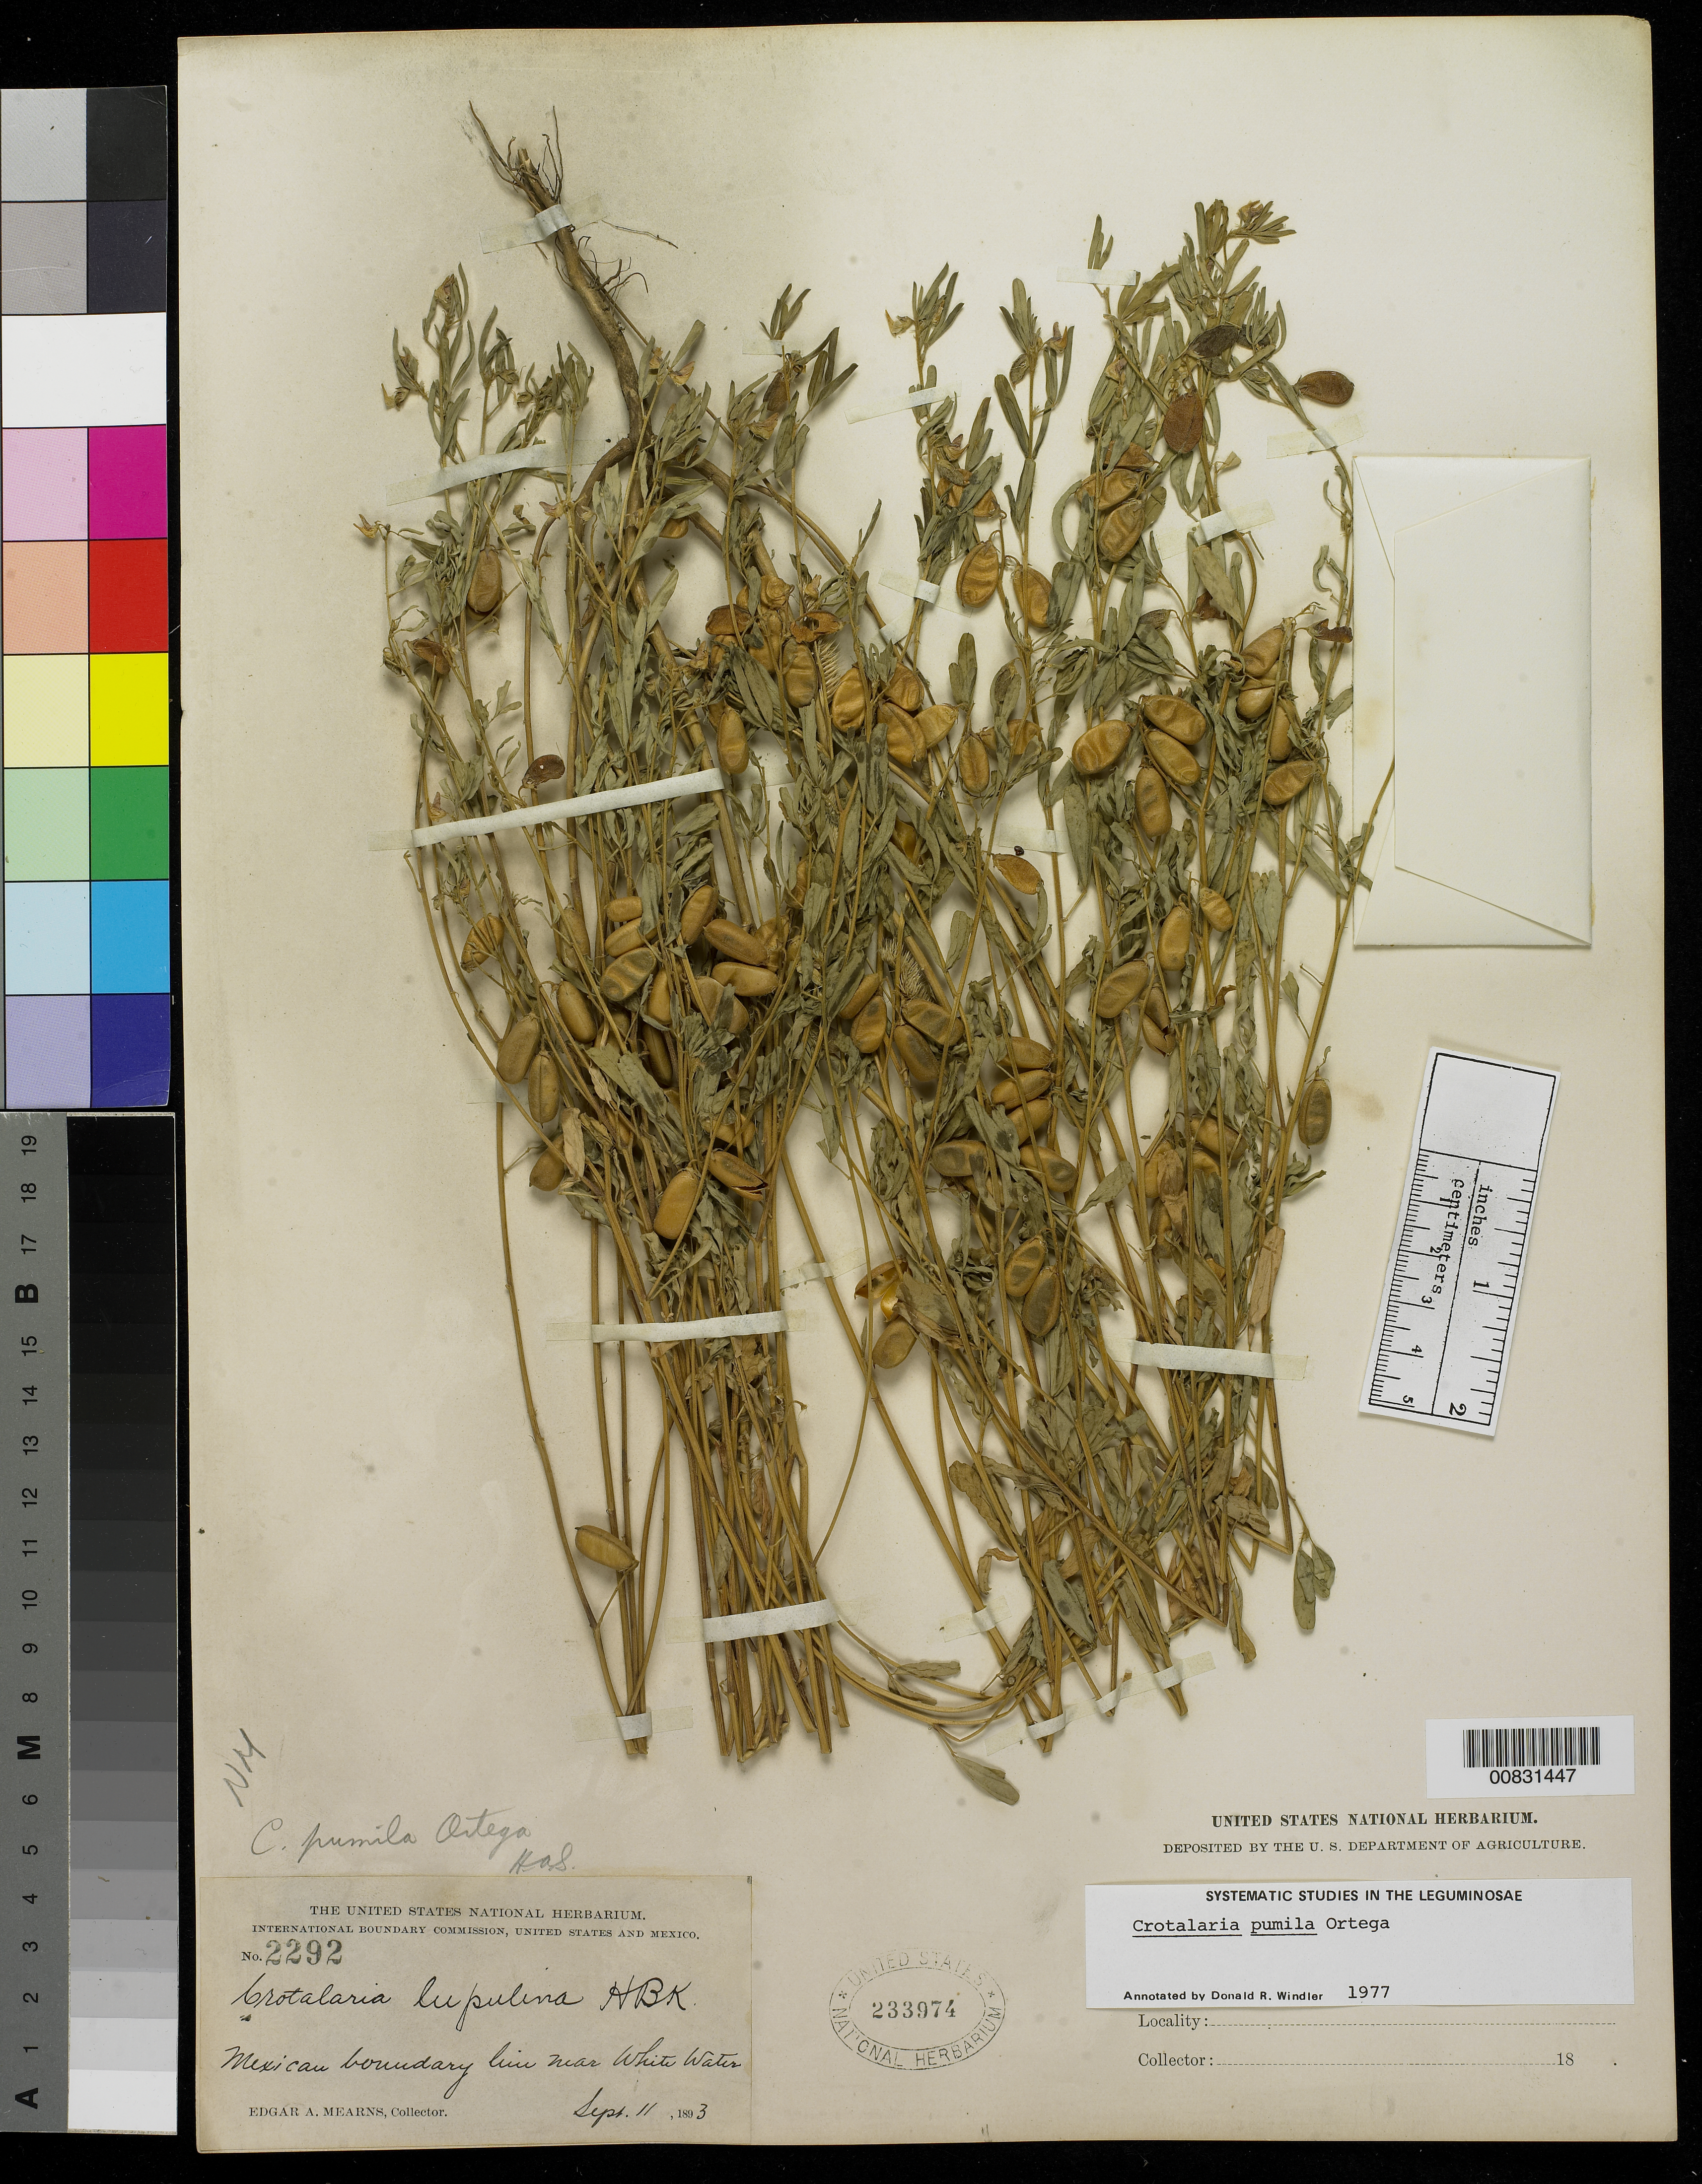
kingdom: Plantae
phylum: Tracheophyta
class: Magnoliopsida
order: Fabales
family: Fabaceae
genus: Crotalaria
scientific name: Crotalaria pumila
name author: Ortega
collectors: E. A. Mearns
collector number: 2292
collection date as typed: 11 Sep 1893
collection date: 1893-09-11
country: United States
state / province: New Mexico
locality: Mexican Boundary Line near White Water.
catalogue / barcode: US 233974